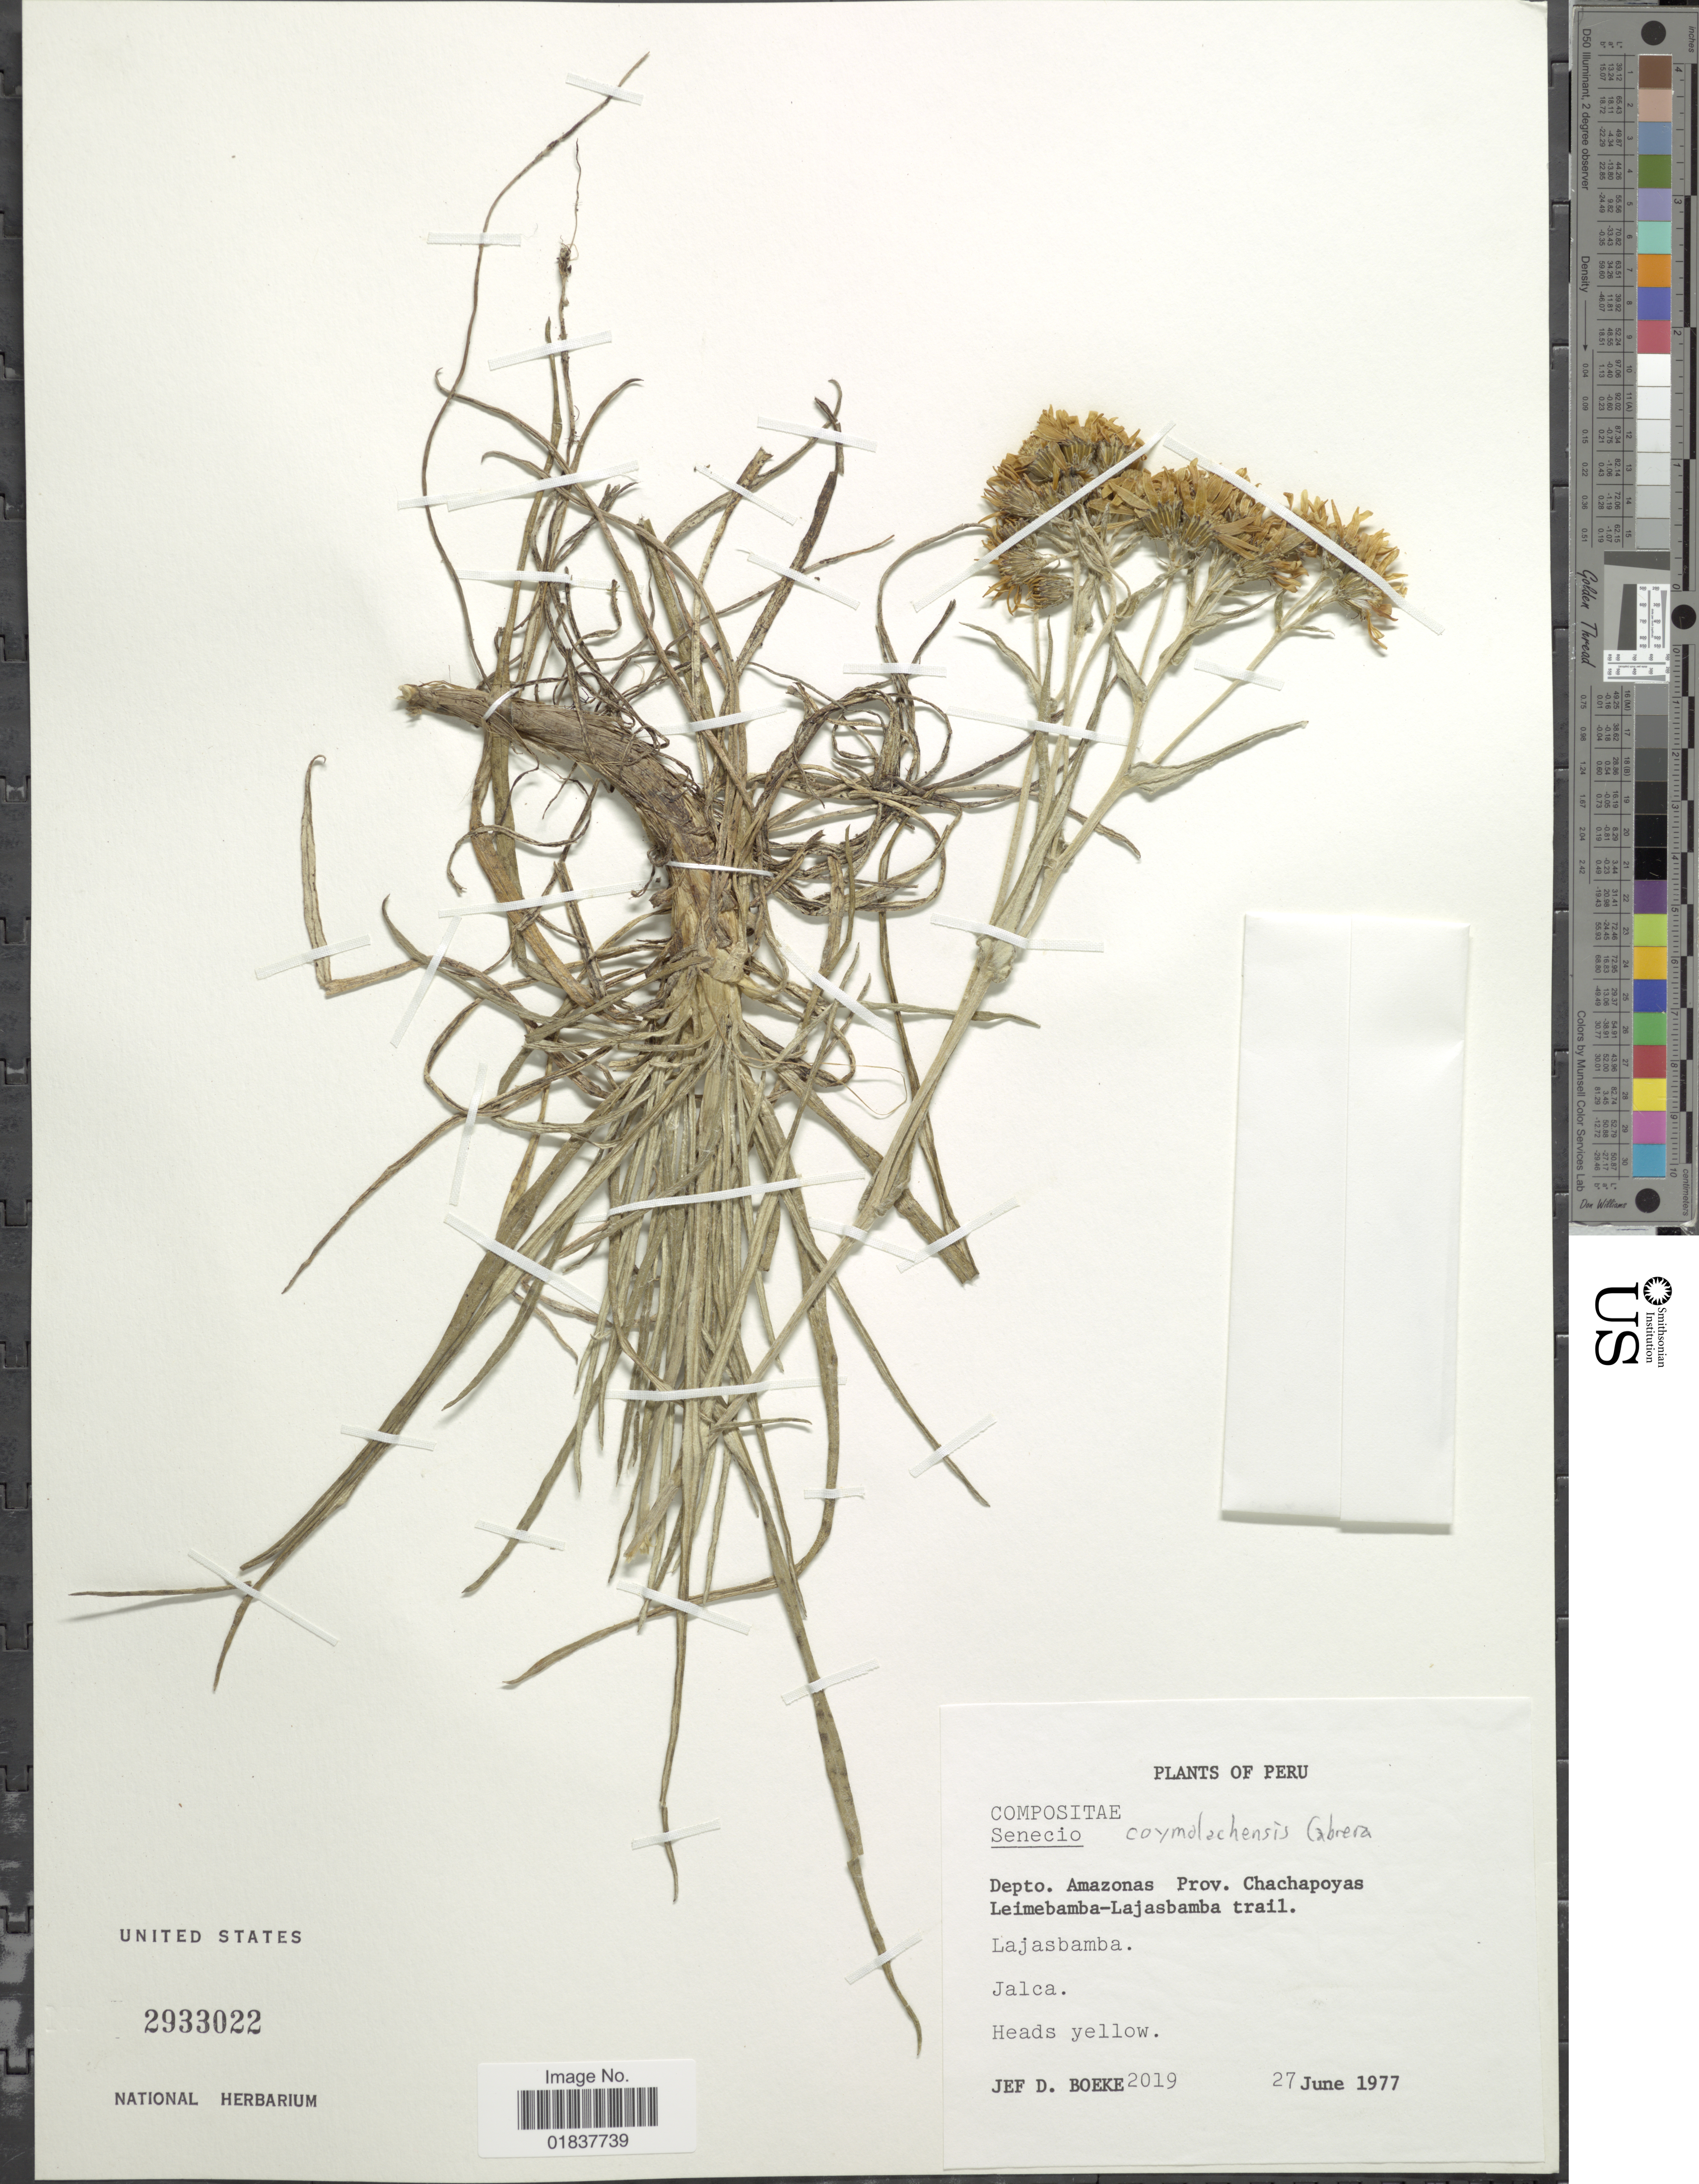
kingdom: Plantae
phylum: Tracheophyta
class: Magnoliopsida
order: Asterales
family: Asteraceae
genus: Senecio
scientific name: Senecio coymolachensis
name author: Cabrera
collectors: J. D. Boeke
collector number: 2019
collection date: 1977-06-27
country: Peru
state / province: Amazonas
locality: Prov. Chachapoyas, Leimebamba-Lajasbamba trail, Leimebamba, Jalca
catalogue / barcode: US 2933022